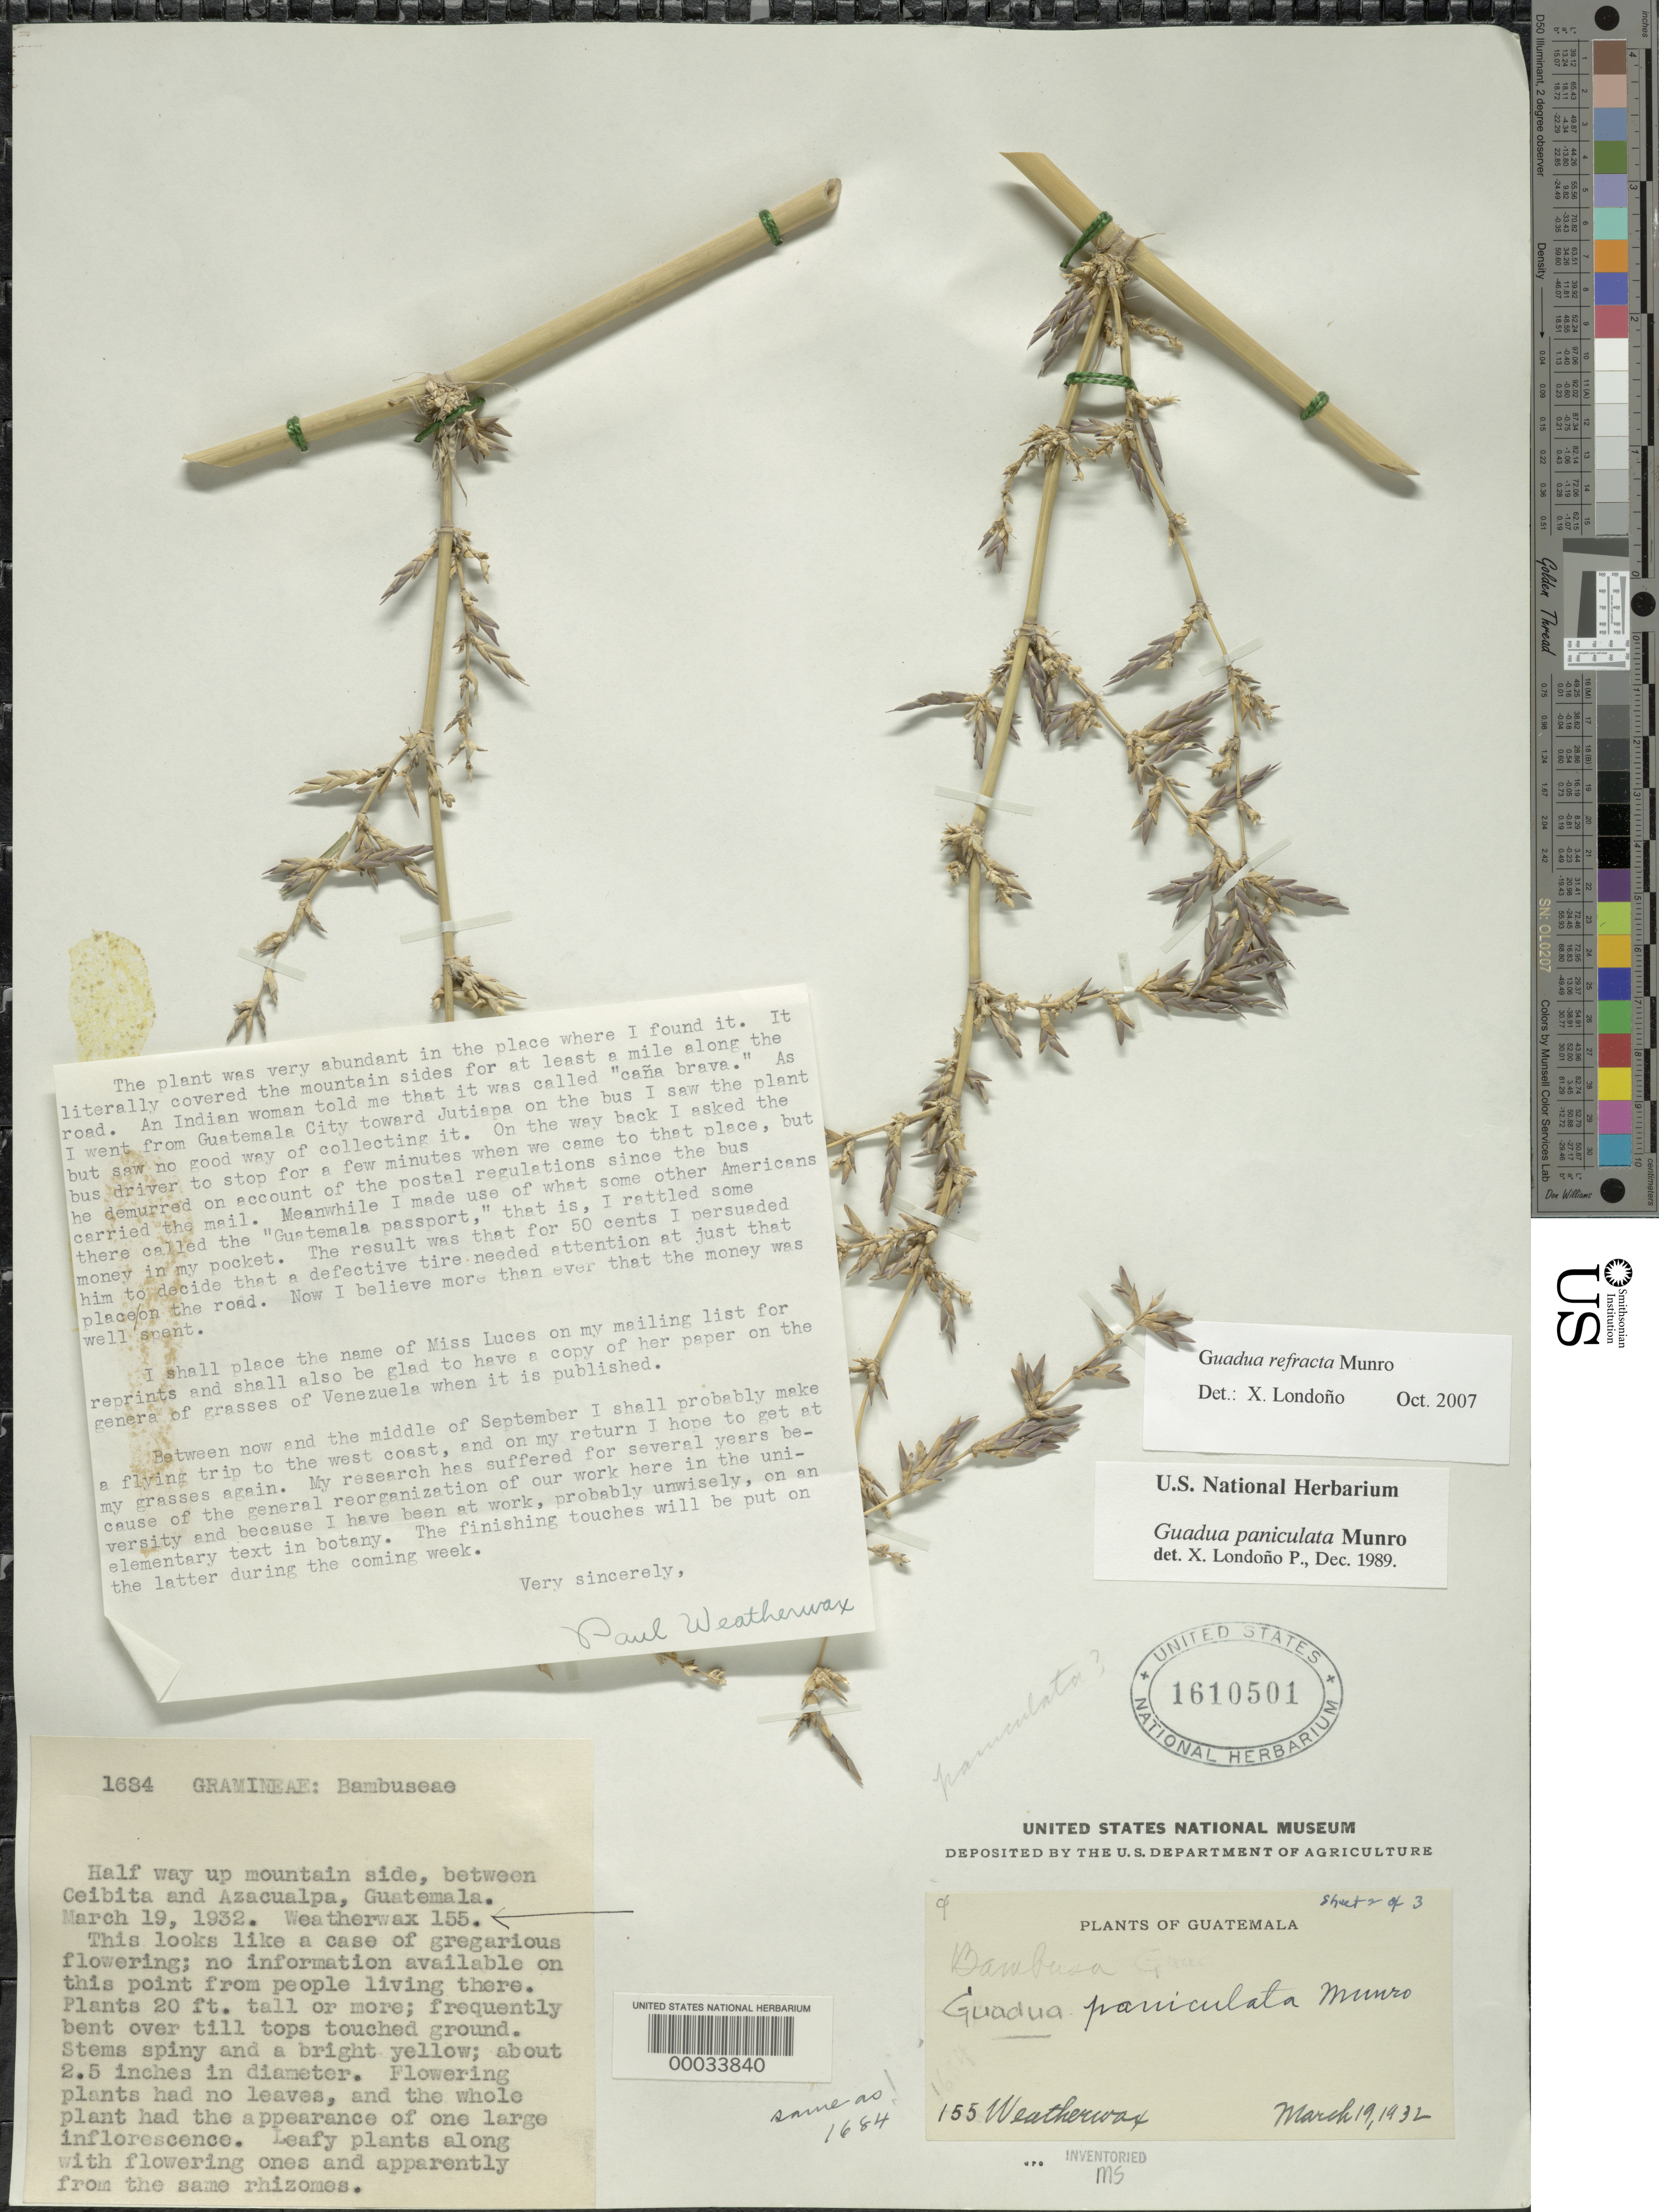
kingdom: Plantae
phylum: Tracheophyta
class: Liliopsida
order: Poales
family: Poaceae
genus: Guadua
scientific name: Guadua refracta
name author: Munro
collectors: -. Weatherwax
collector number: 155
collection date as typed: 19 Mar 1932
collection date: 1932-03-19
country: Guatemala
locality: Azacualpa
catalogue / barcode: US 1610501